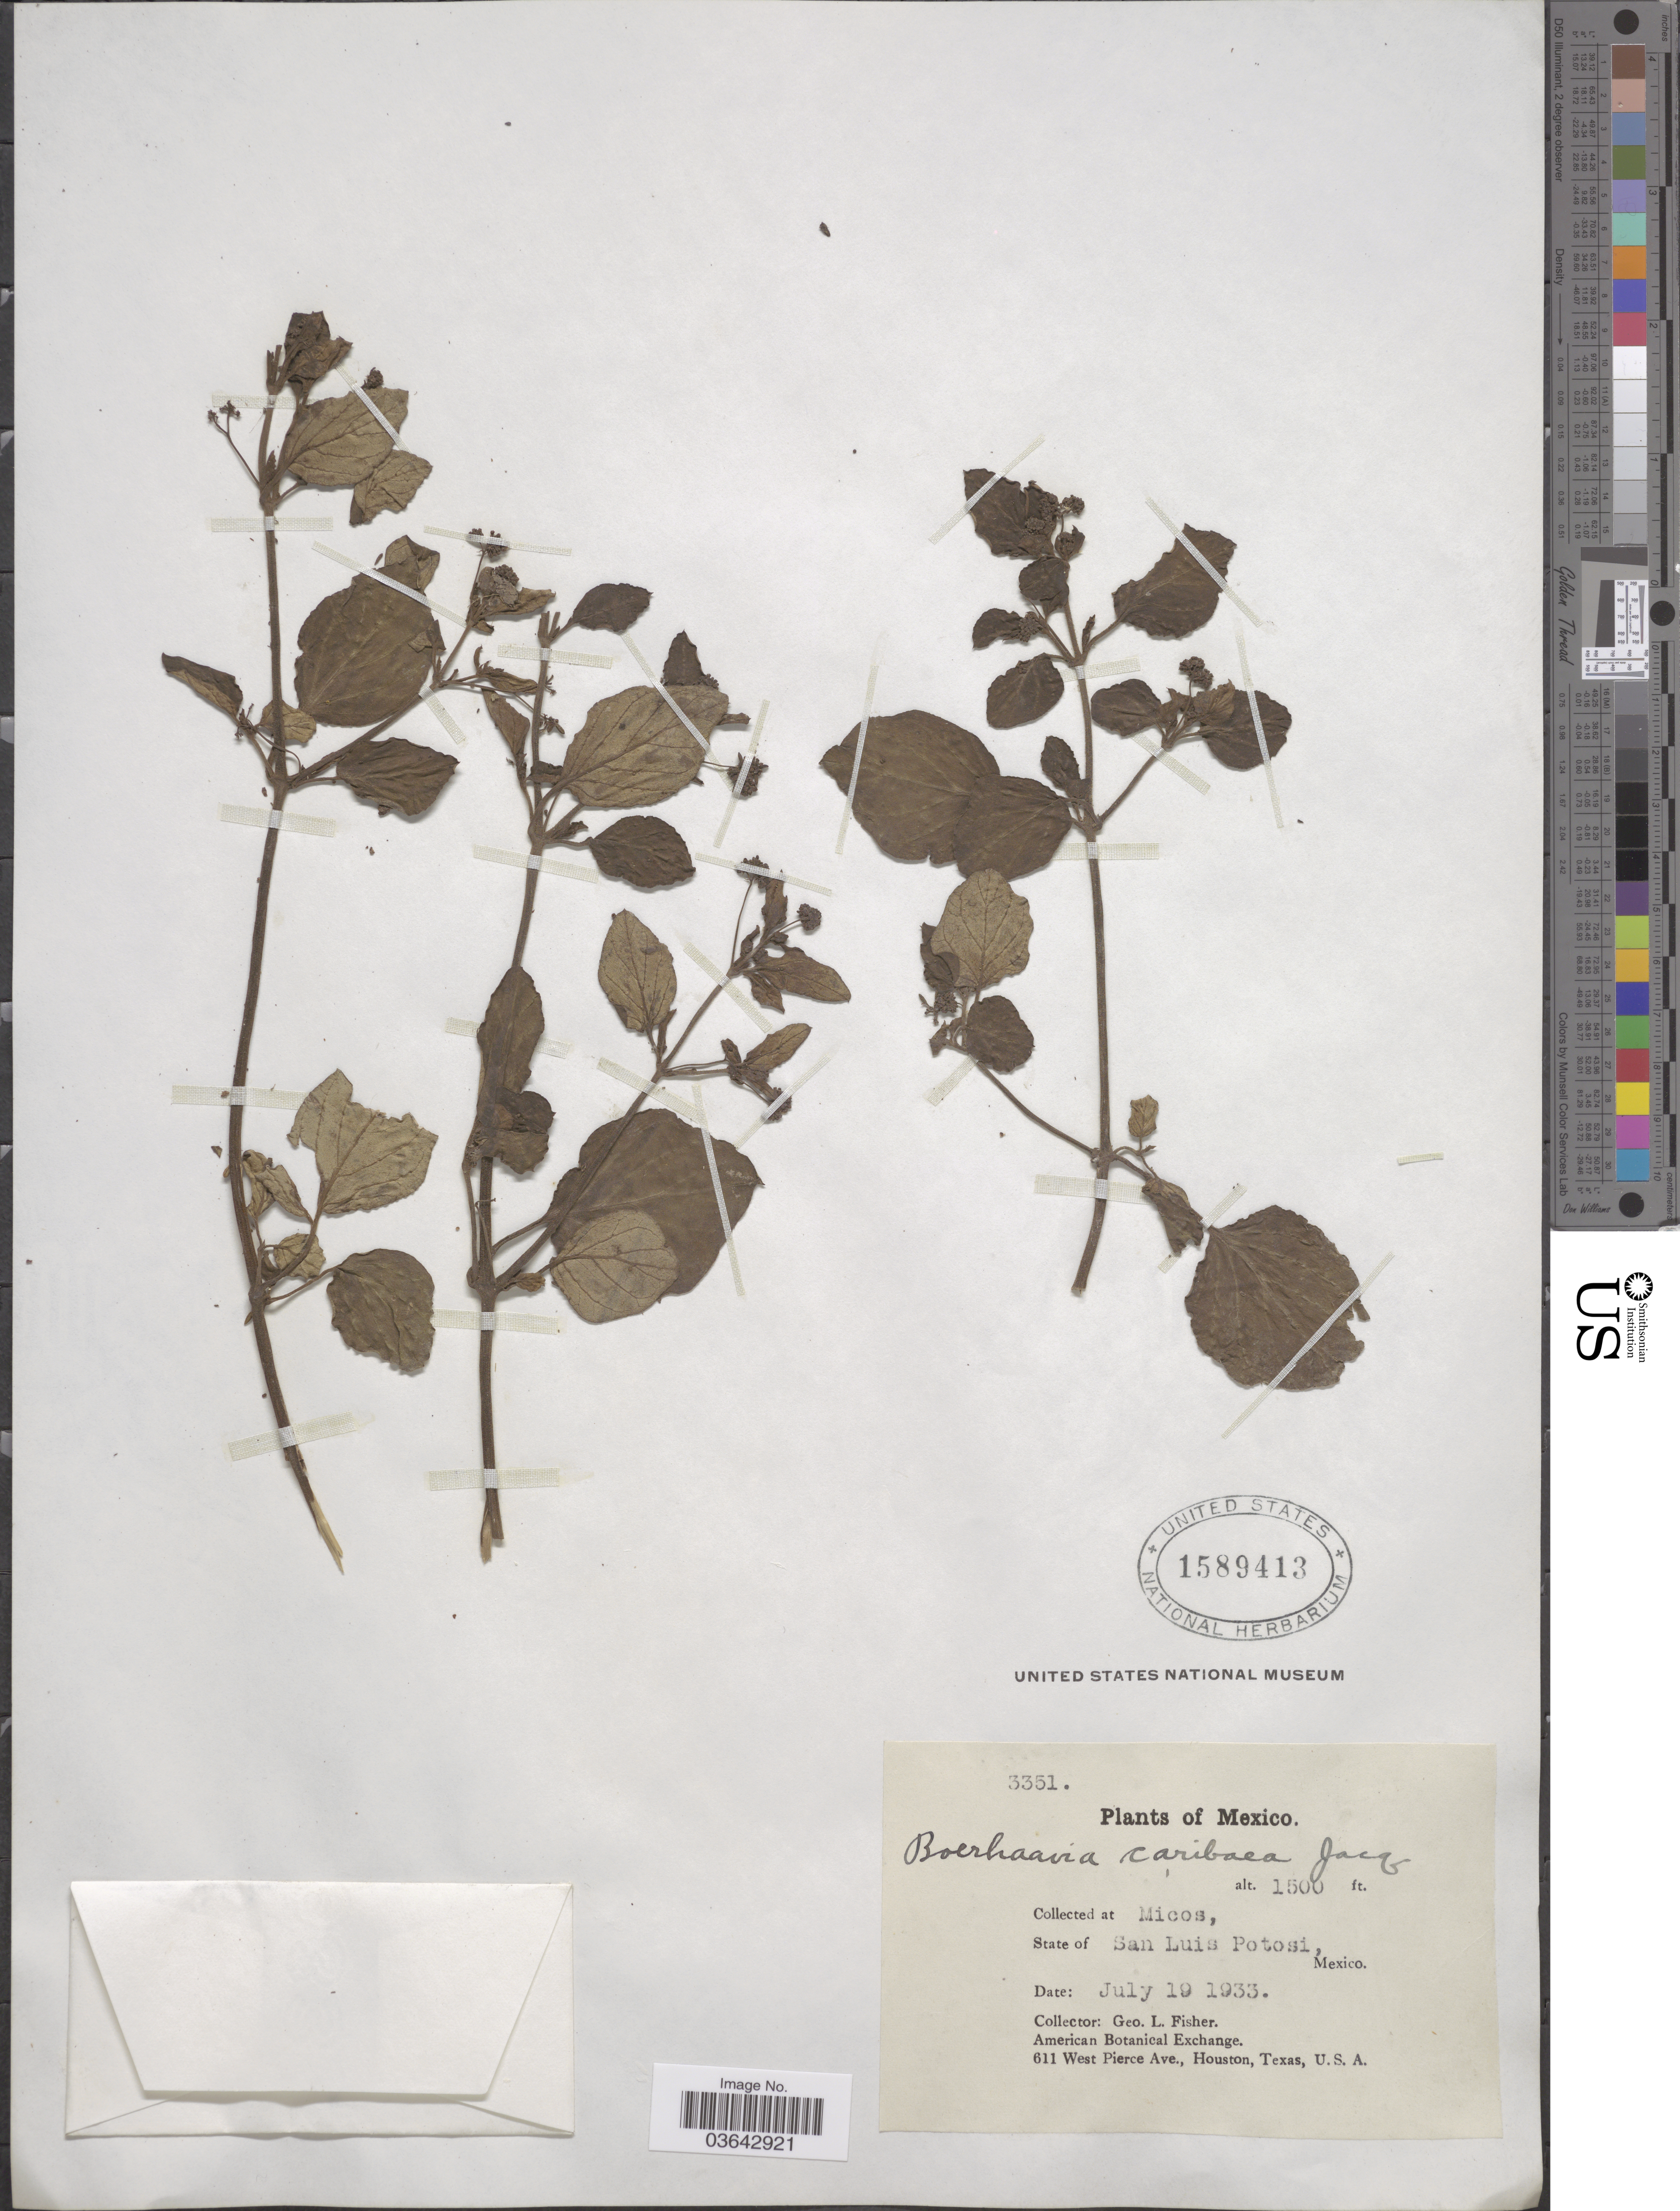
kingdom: Plantae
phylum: Tracheophyta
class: Magnoliopsida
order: Caryophyllales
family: Nyctaginaceae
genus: Boerhavia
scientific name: Boerhavia caribaea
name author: Jacq.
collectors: G. L. Fisher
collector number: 3351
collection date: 1933-07-19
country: Mexico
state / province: San Luis Potosí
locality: Micos.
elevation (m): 457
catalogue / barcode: US 1589413